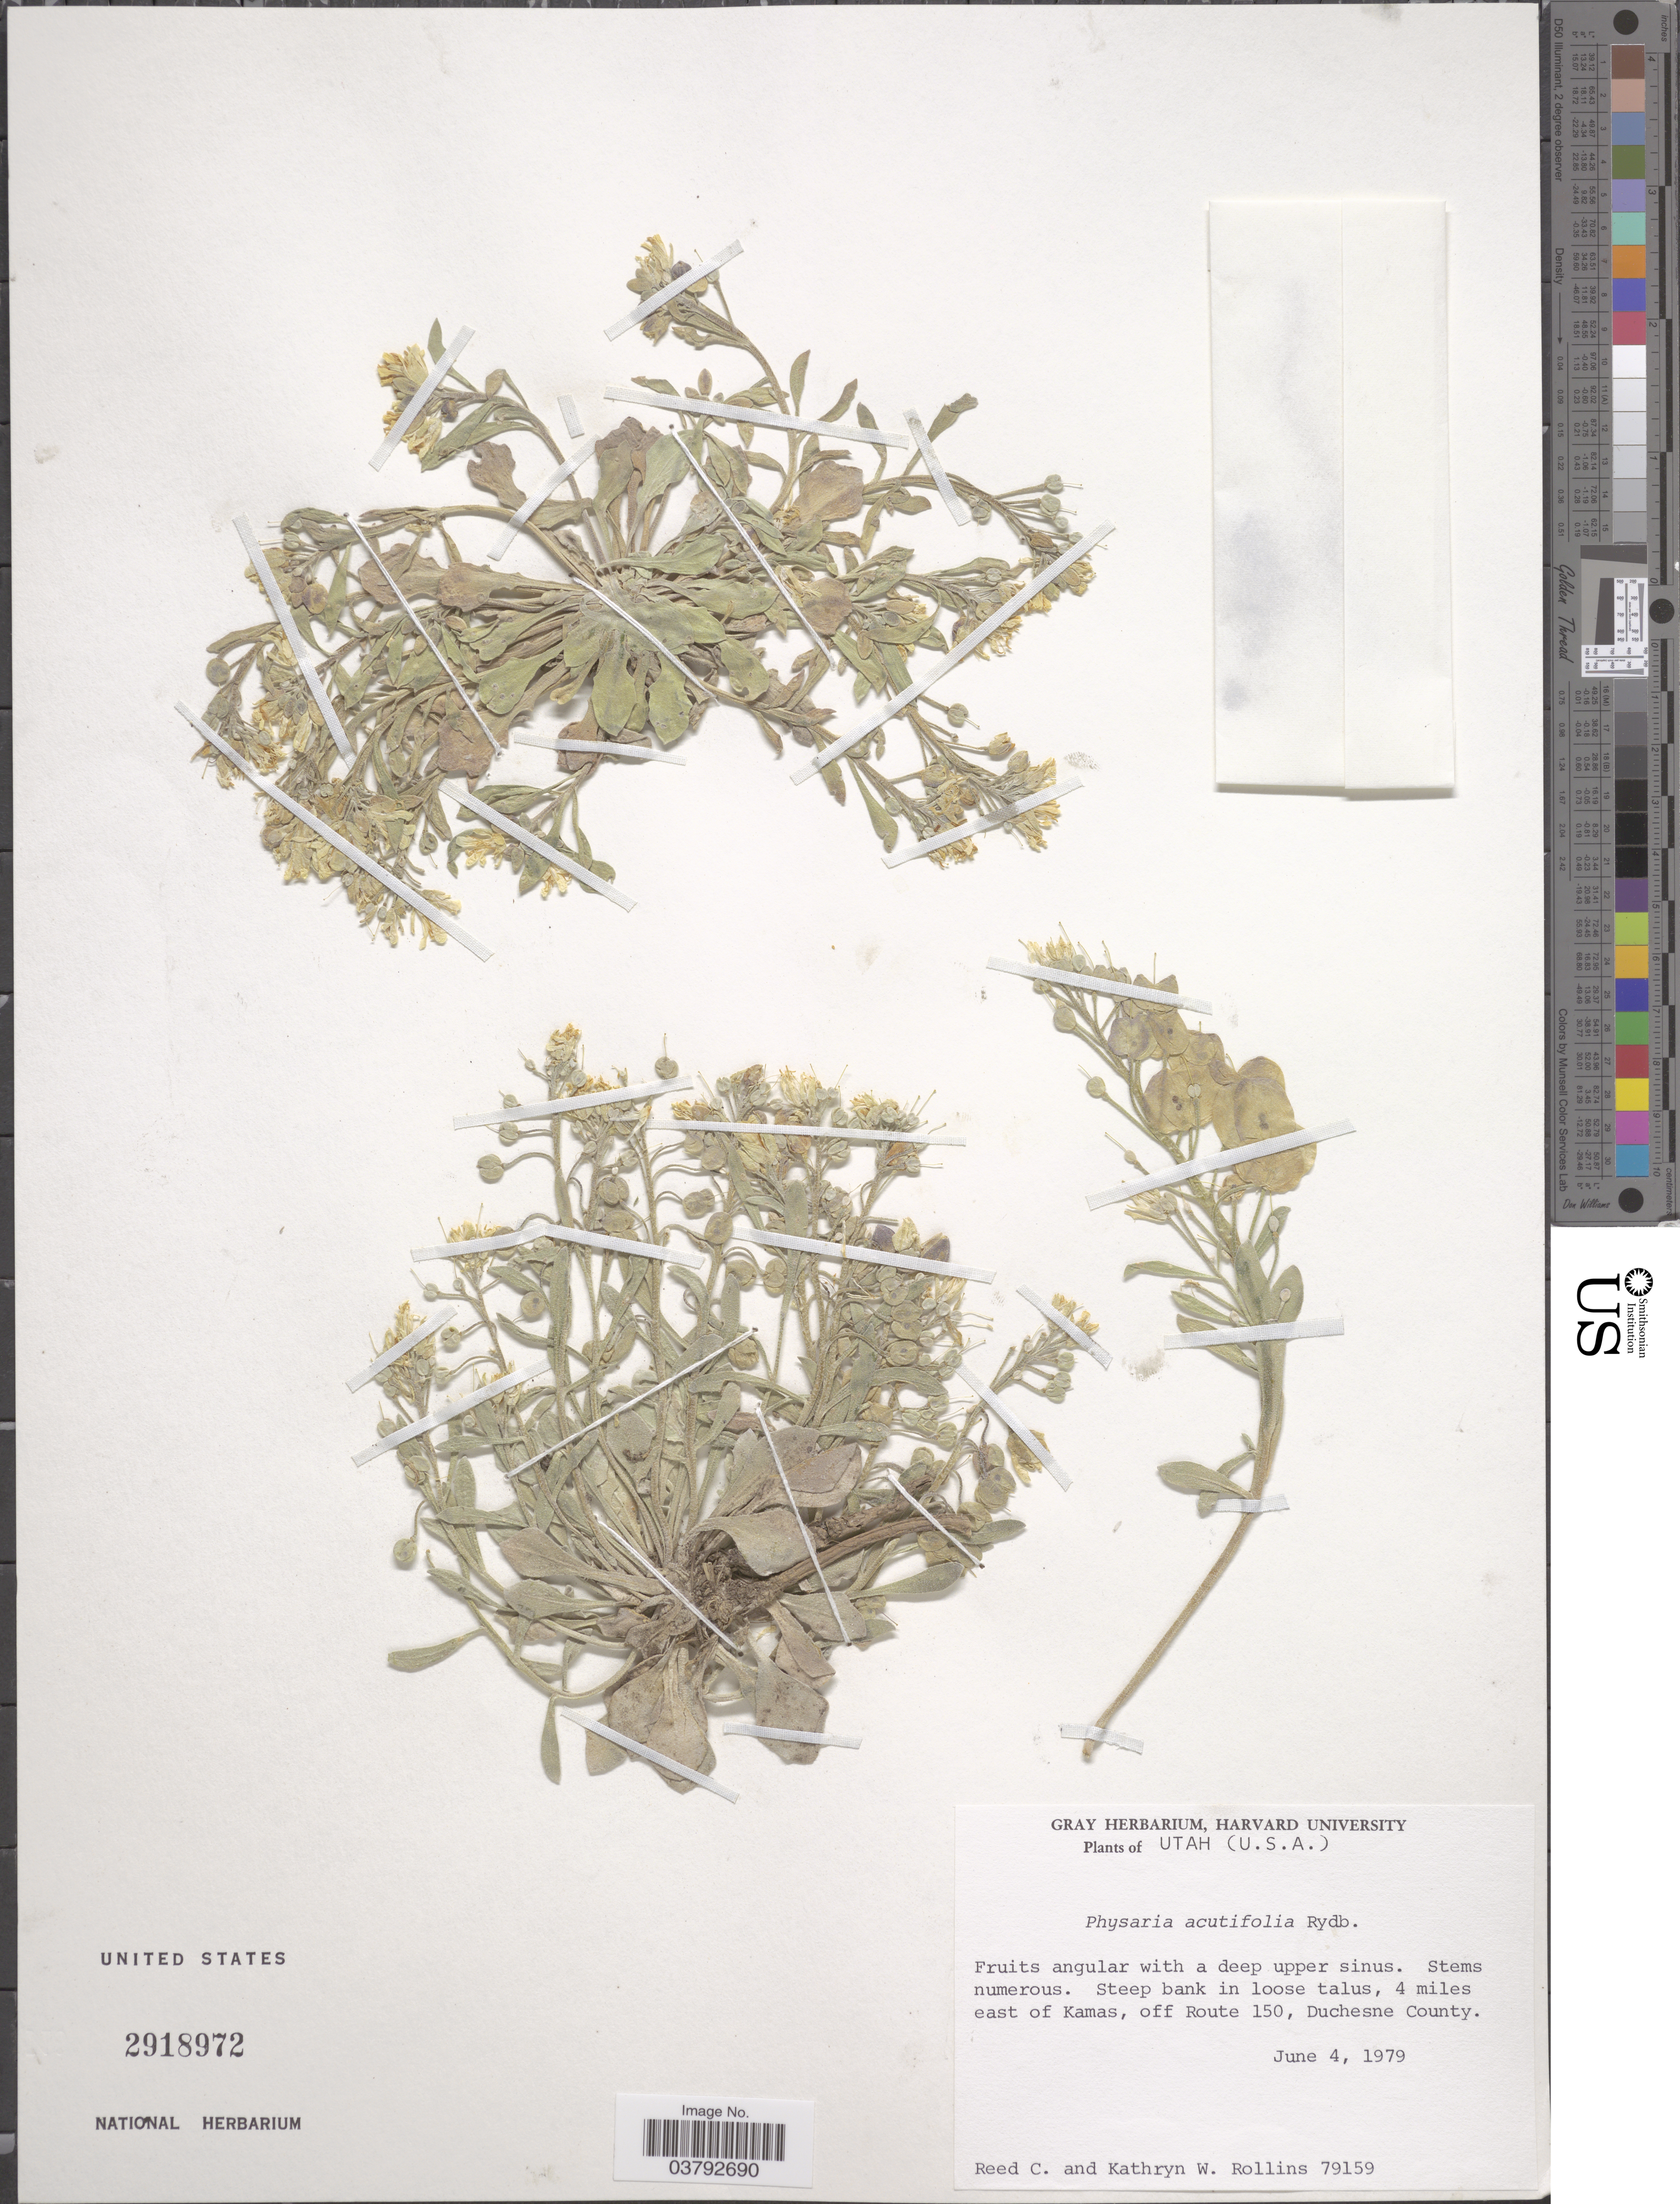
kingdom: Plantae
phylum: Tracheophyta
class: Magnoliopsida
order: Brassicales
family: Brassicaceae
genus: Physaria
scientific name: Physaria acutifolia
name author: Rydb.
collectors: R. C. Rollins & K. W. Rollins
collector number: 79159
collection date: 1979-06-04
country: United States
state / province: Utah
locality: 4 miles east of Kamas, off Route 150, Duchesne County.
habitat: steep bank in loose talus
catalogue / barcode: US 2918972